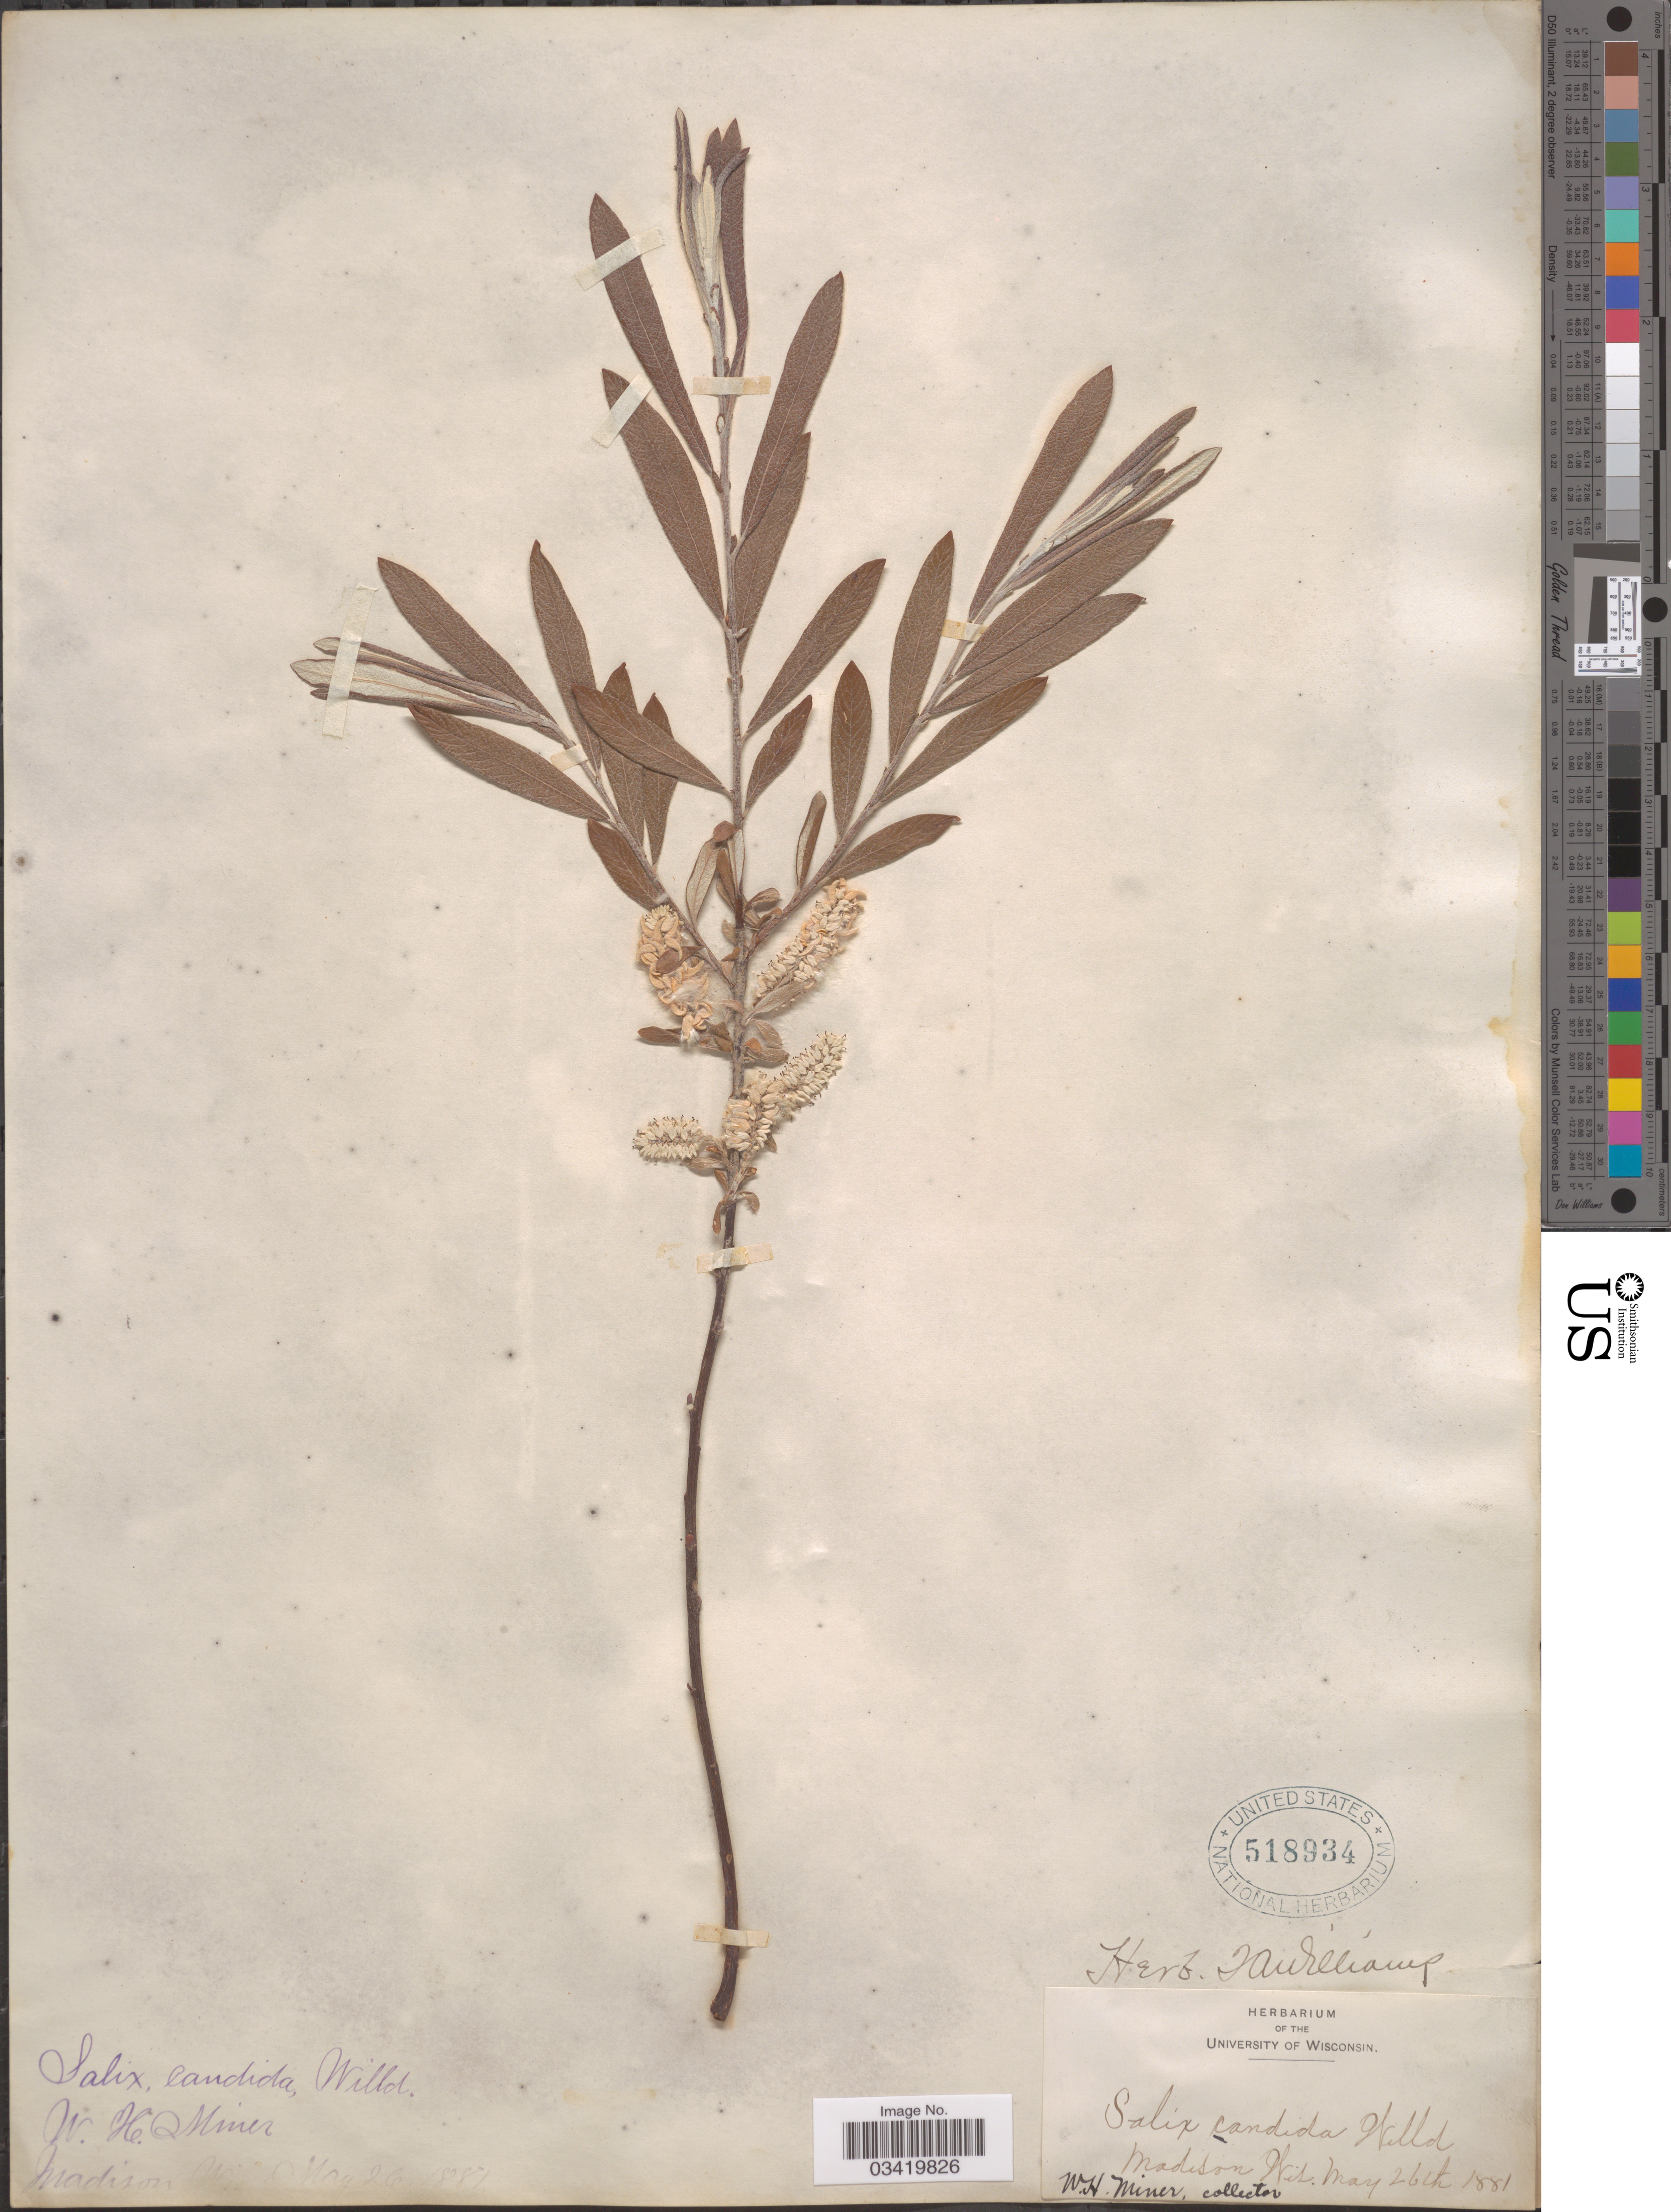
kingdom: Plantae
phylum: Tracheophyta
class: Magnoliopsida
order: Malpighiales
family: Salicaceae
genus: Salix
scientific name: Salix candida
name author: Flüggé ex Willd.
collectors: W. Miner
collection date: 1881-05-26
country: United States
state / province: Wisconsin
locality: Madison.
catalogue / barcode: US 518934